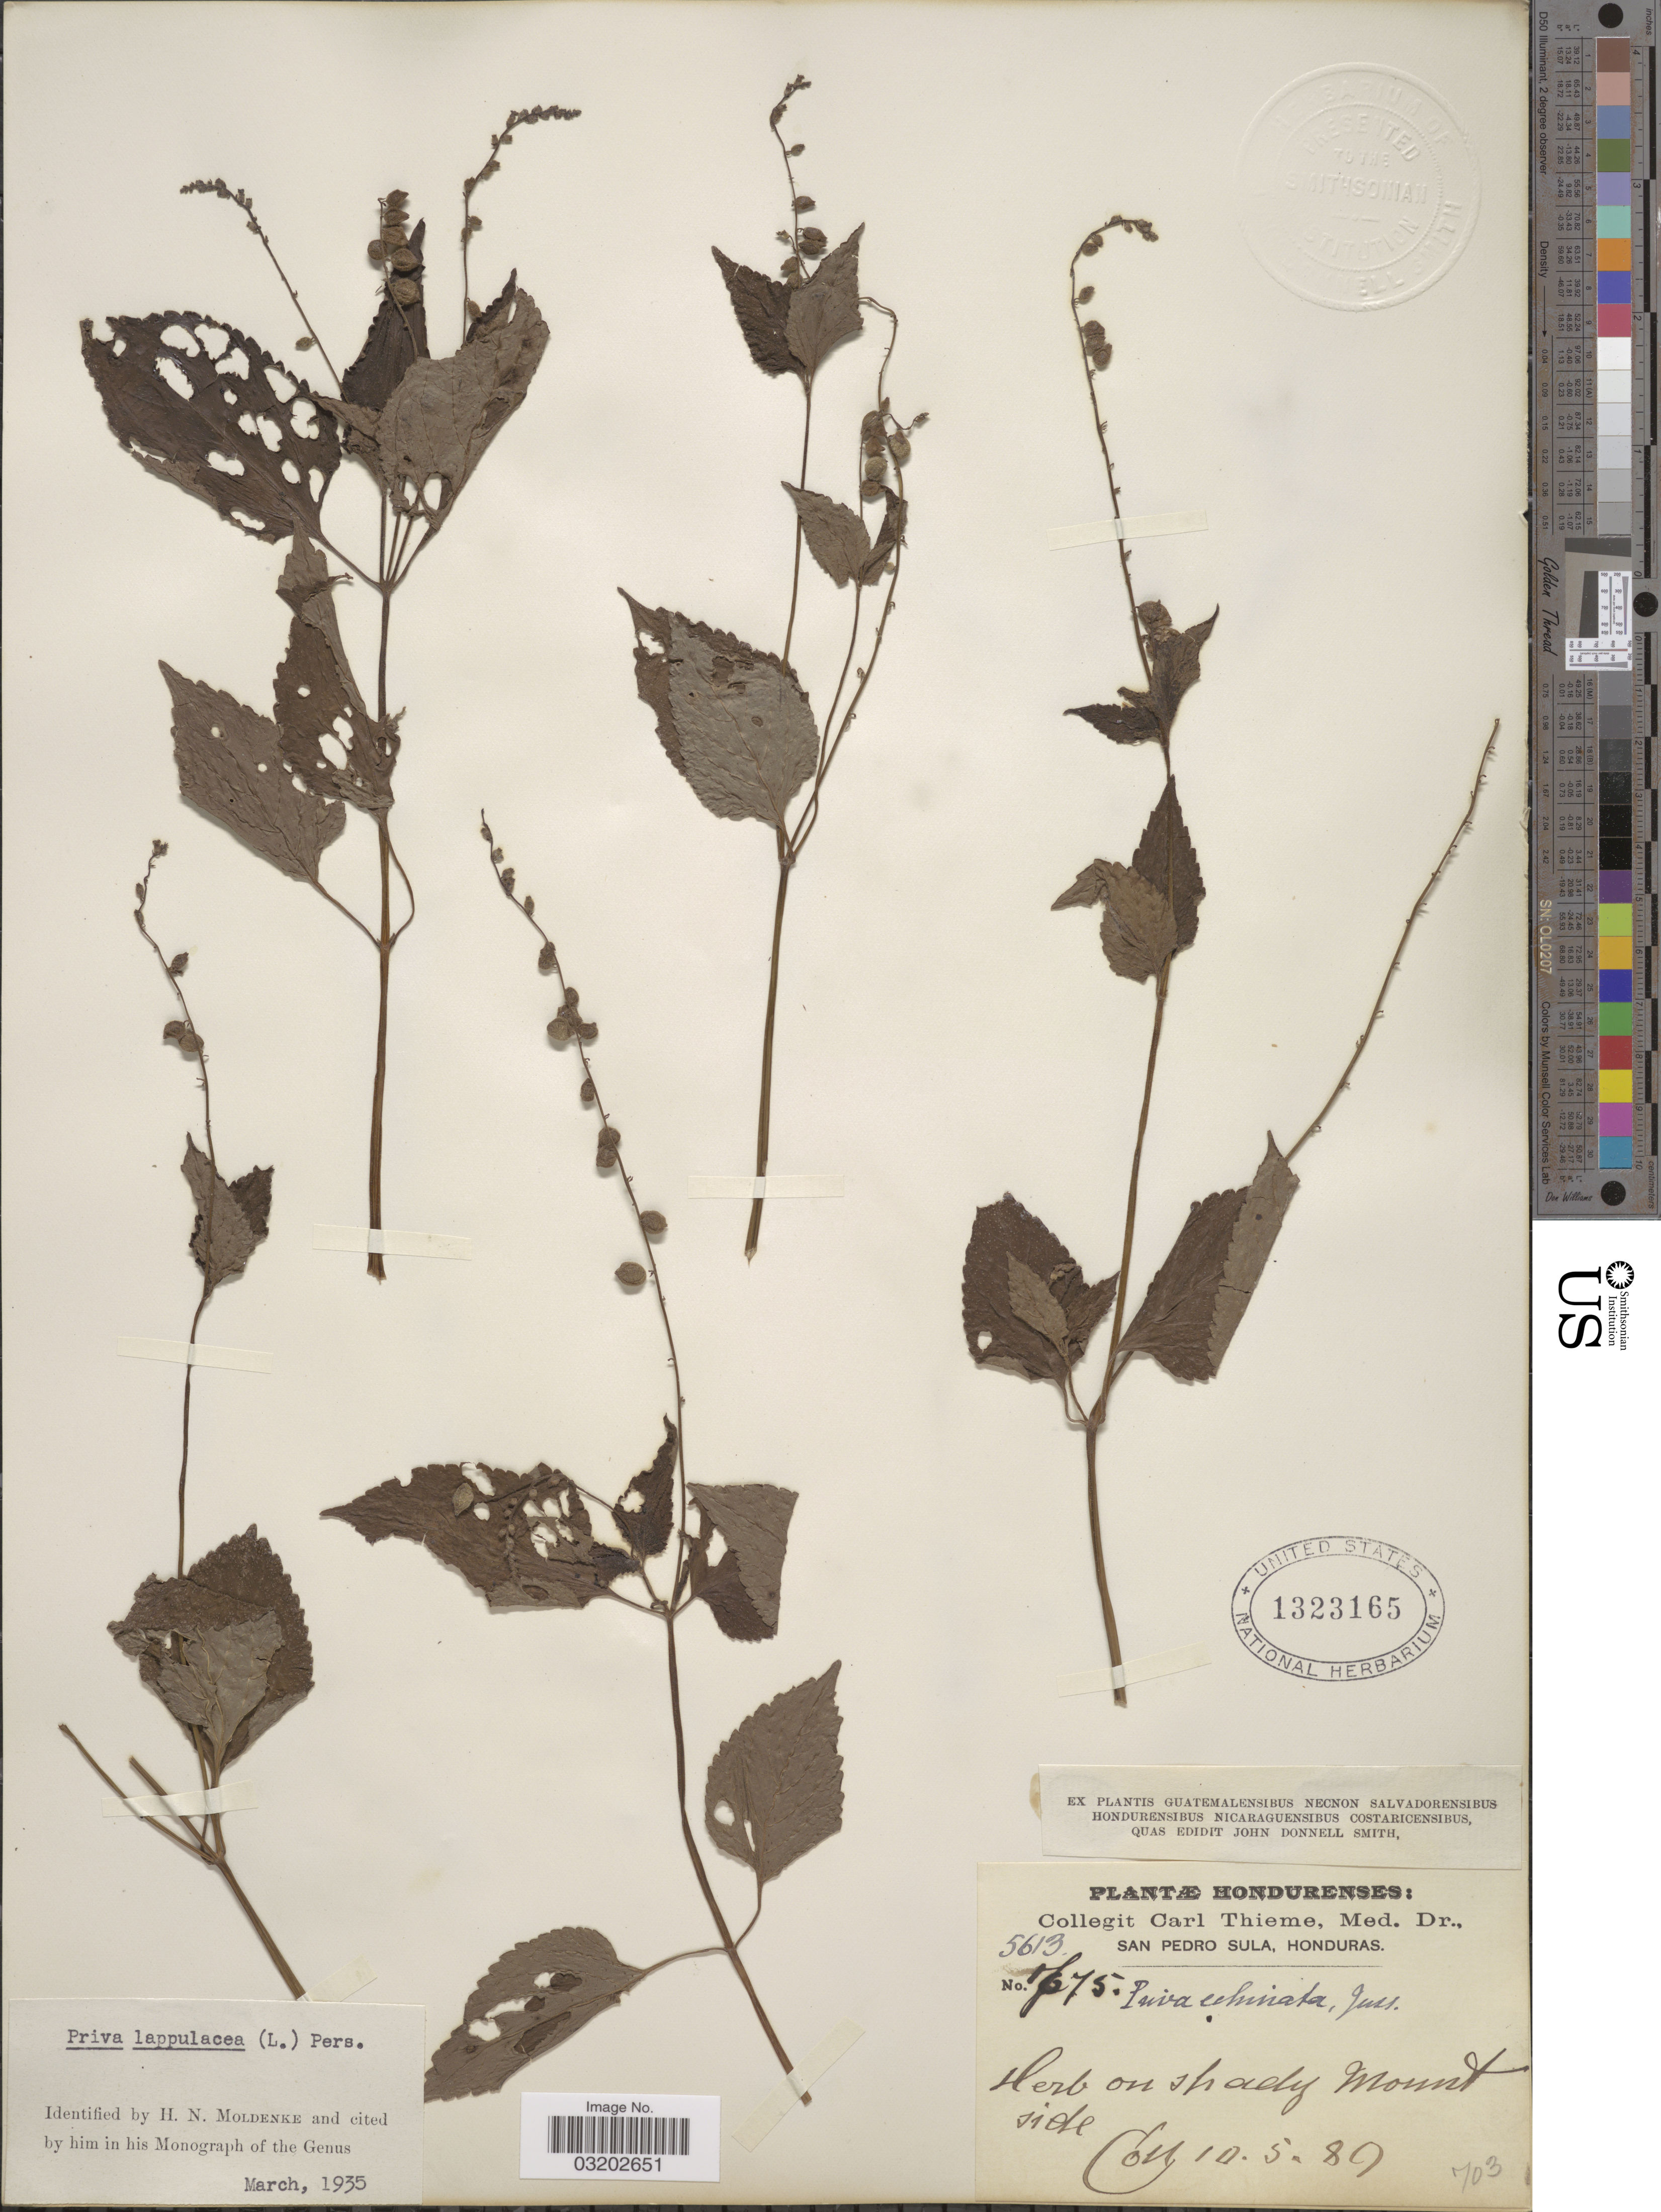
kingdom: Plantae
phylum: Tracheophyta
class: Magnoliopsida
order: Lamiales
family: Verbenaceae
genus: Priva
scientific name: Priva lappulacea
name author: (L.) Pers.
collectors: C. Thieme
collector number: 5613/J75*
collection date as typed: Transcribed d/m/y: 10/5/89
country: Honduras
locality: San Pedro Sula.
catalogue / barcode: US 1323165